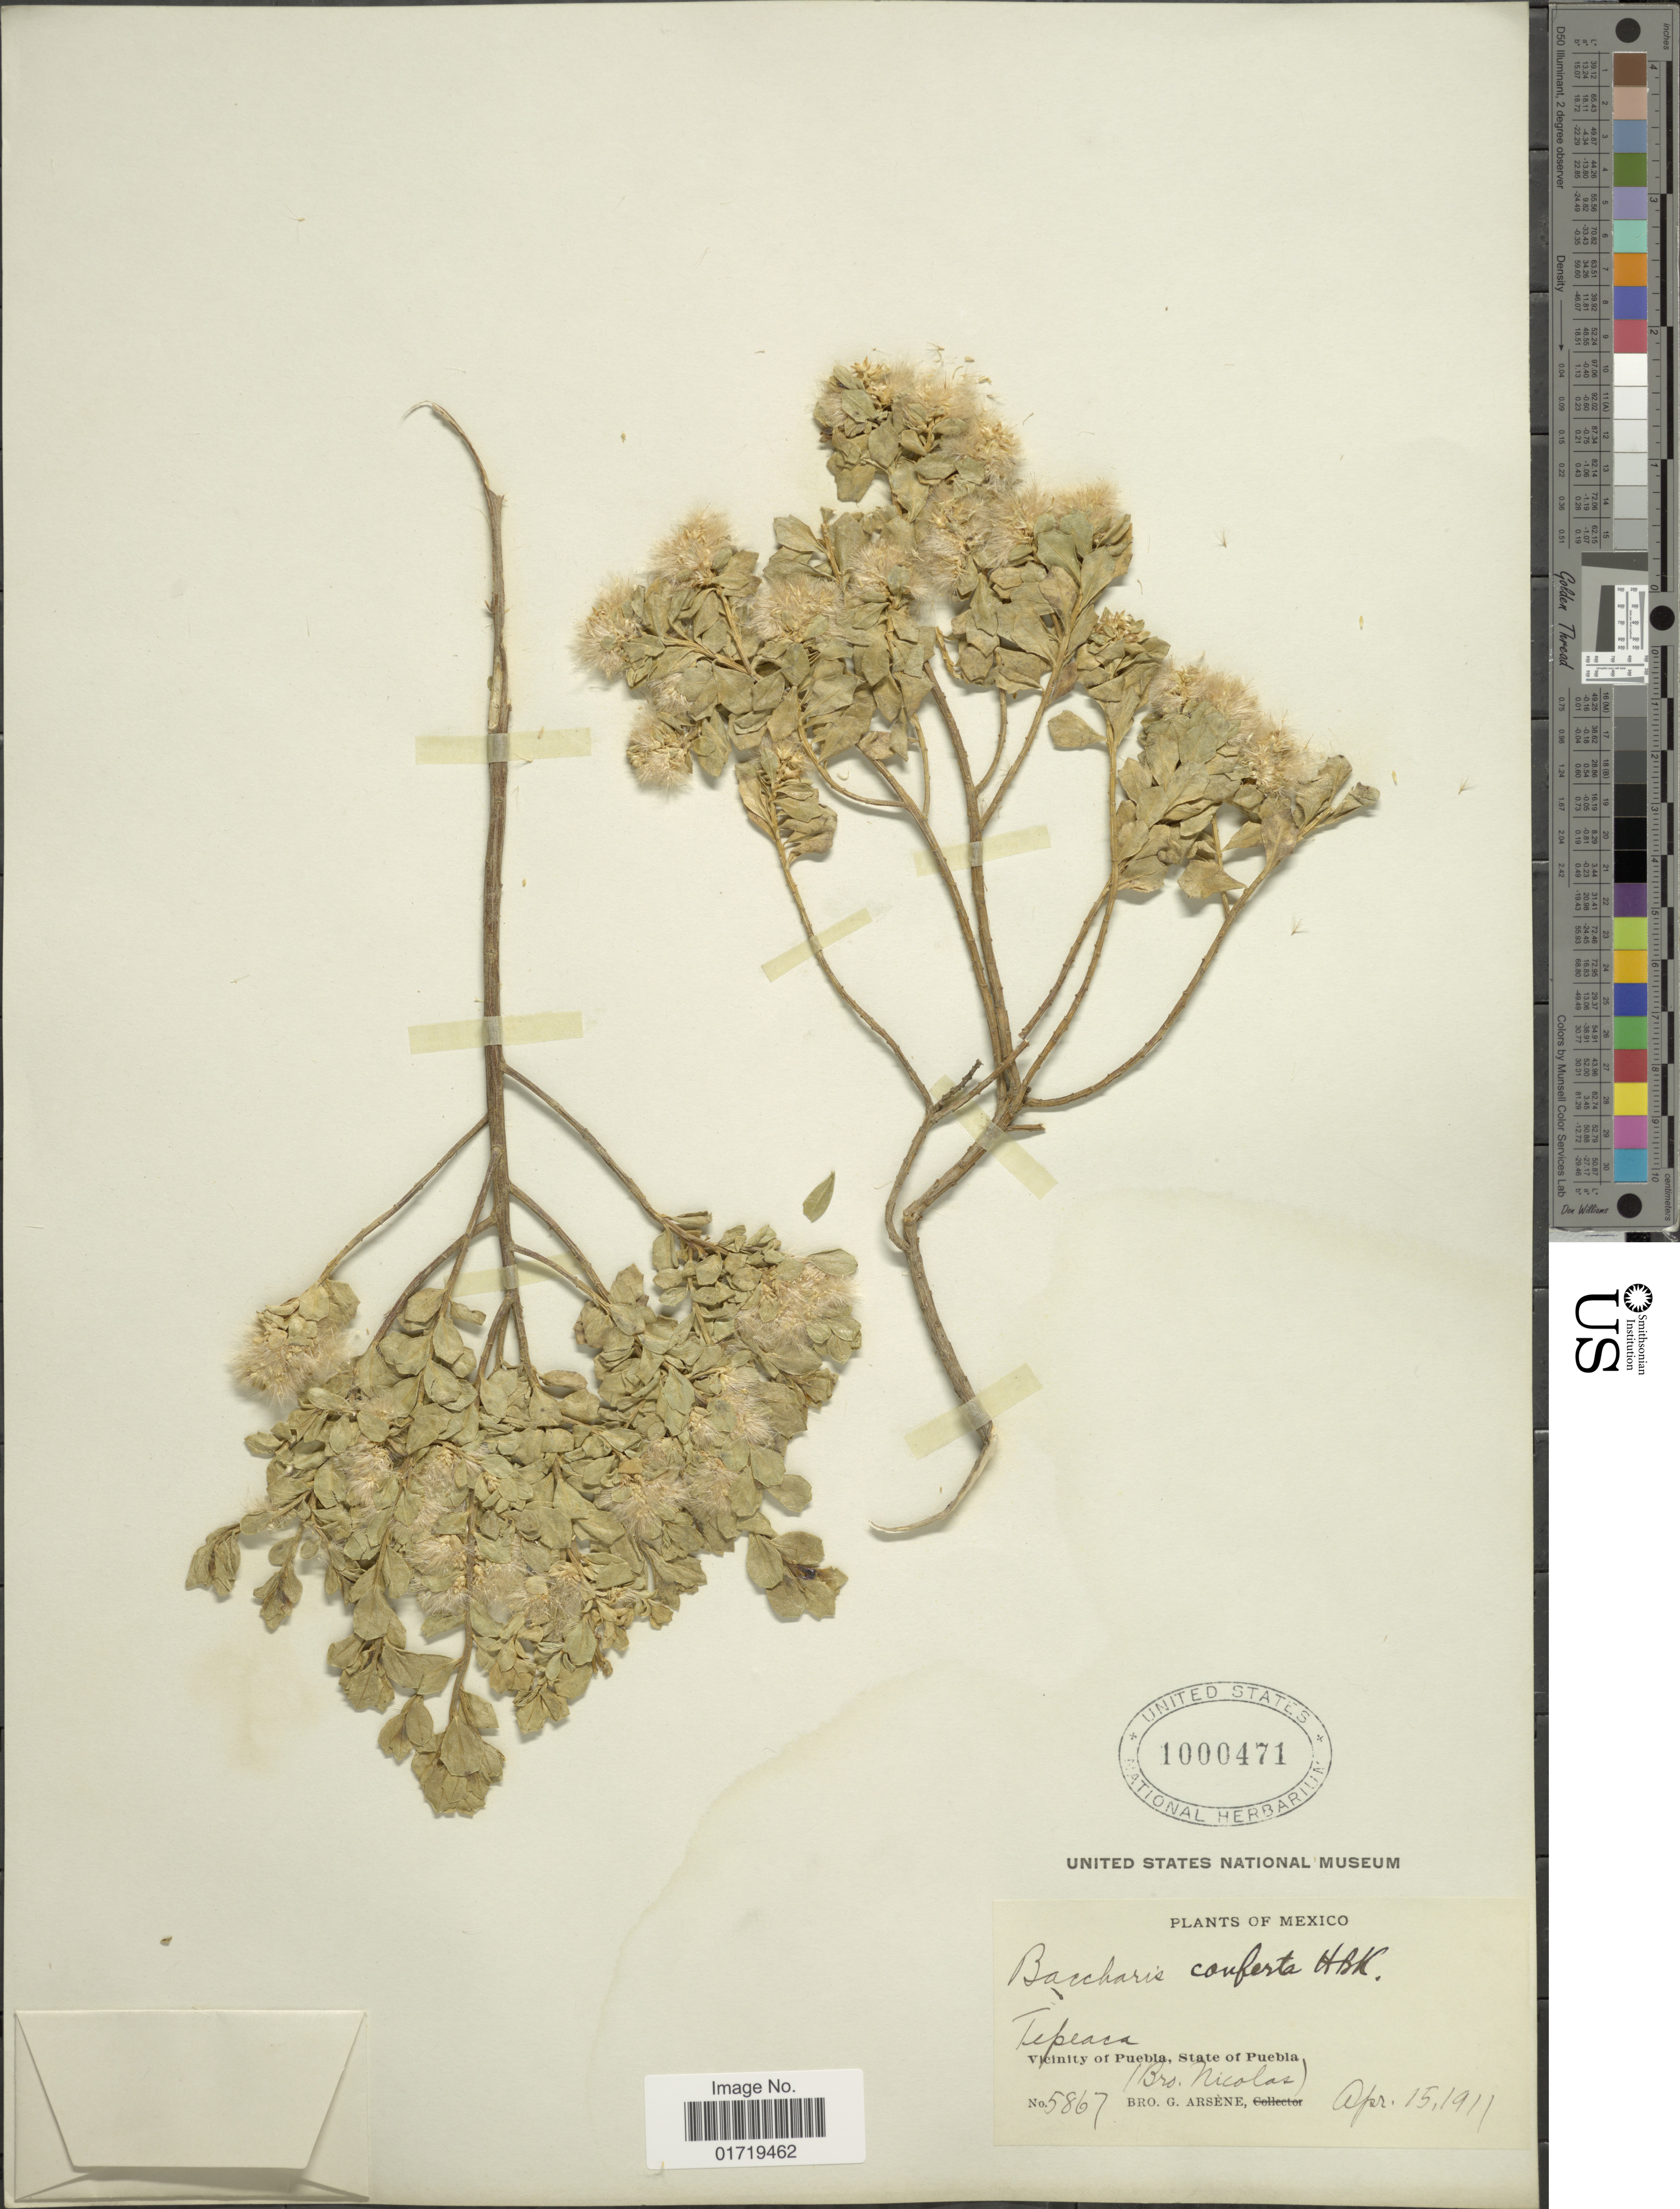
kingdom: Plantae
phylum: Tracheophyta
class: Magnoliopsida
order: Asterales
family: Asteraceae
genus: Baccharis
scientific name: Baccharis conferta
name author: Kunth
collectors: B. Nicolas & Bro. G. Arsène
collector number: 5867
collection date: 1911-04-15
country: Mexico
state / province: Puebla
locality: Tepeaca, Vicinity of Puebla, State of Puebla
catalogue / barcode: US 1000471